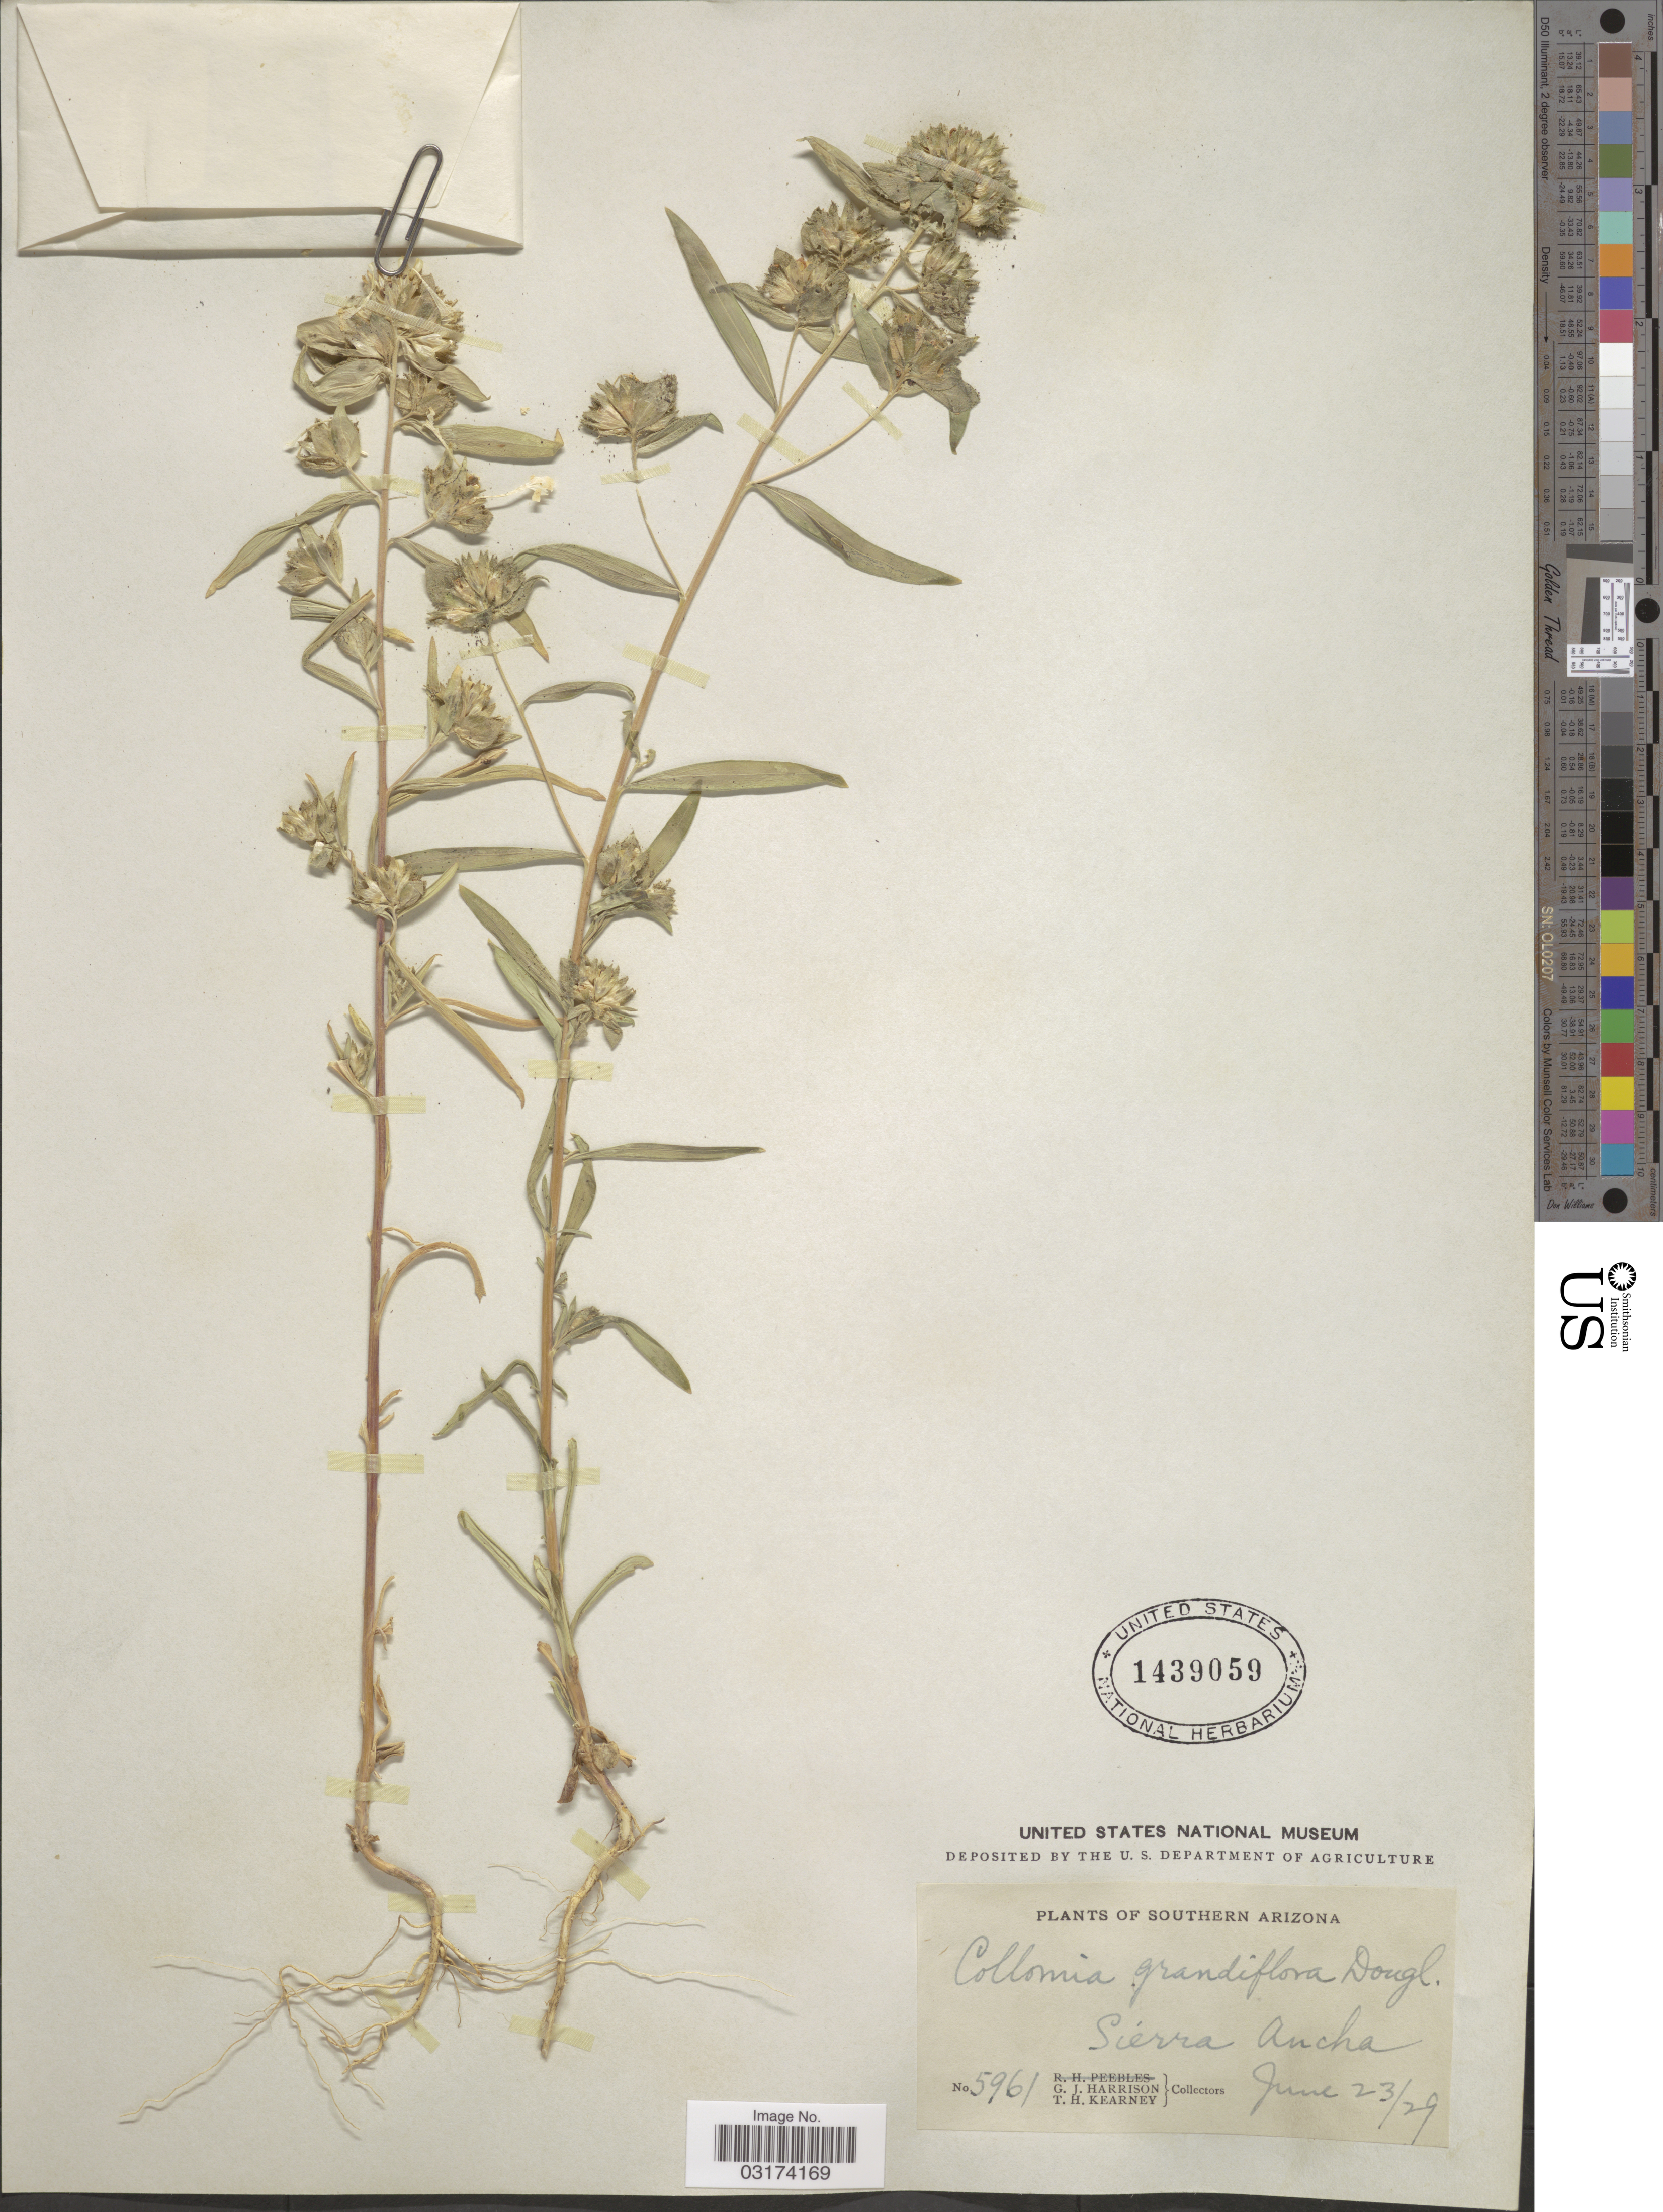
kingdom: Plantae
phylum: Tracheophyta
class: Magnoliopsida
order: Ericales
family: Polemoniaceae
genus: Collomia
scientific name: Collomia grandiflora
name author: Douglas ex Lindl.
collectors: G. J. Harrison & T. H. Kearney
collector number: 5961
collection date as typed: Transcribed d/m/y: 23/6/29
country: United States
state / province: Arizona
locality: Southern Arizona. Sierra Ancha.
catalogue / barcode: US 1439059